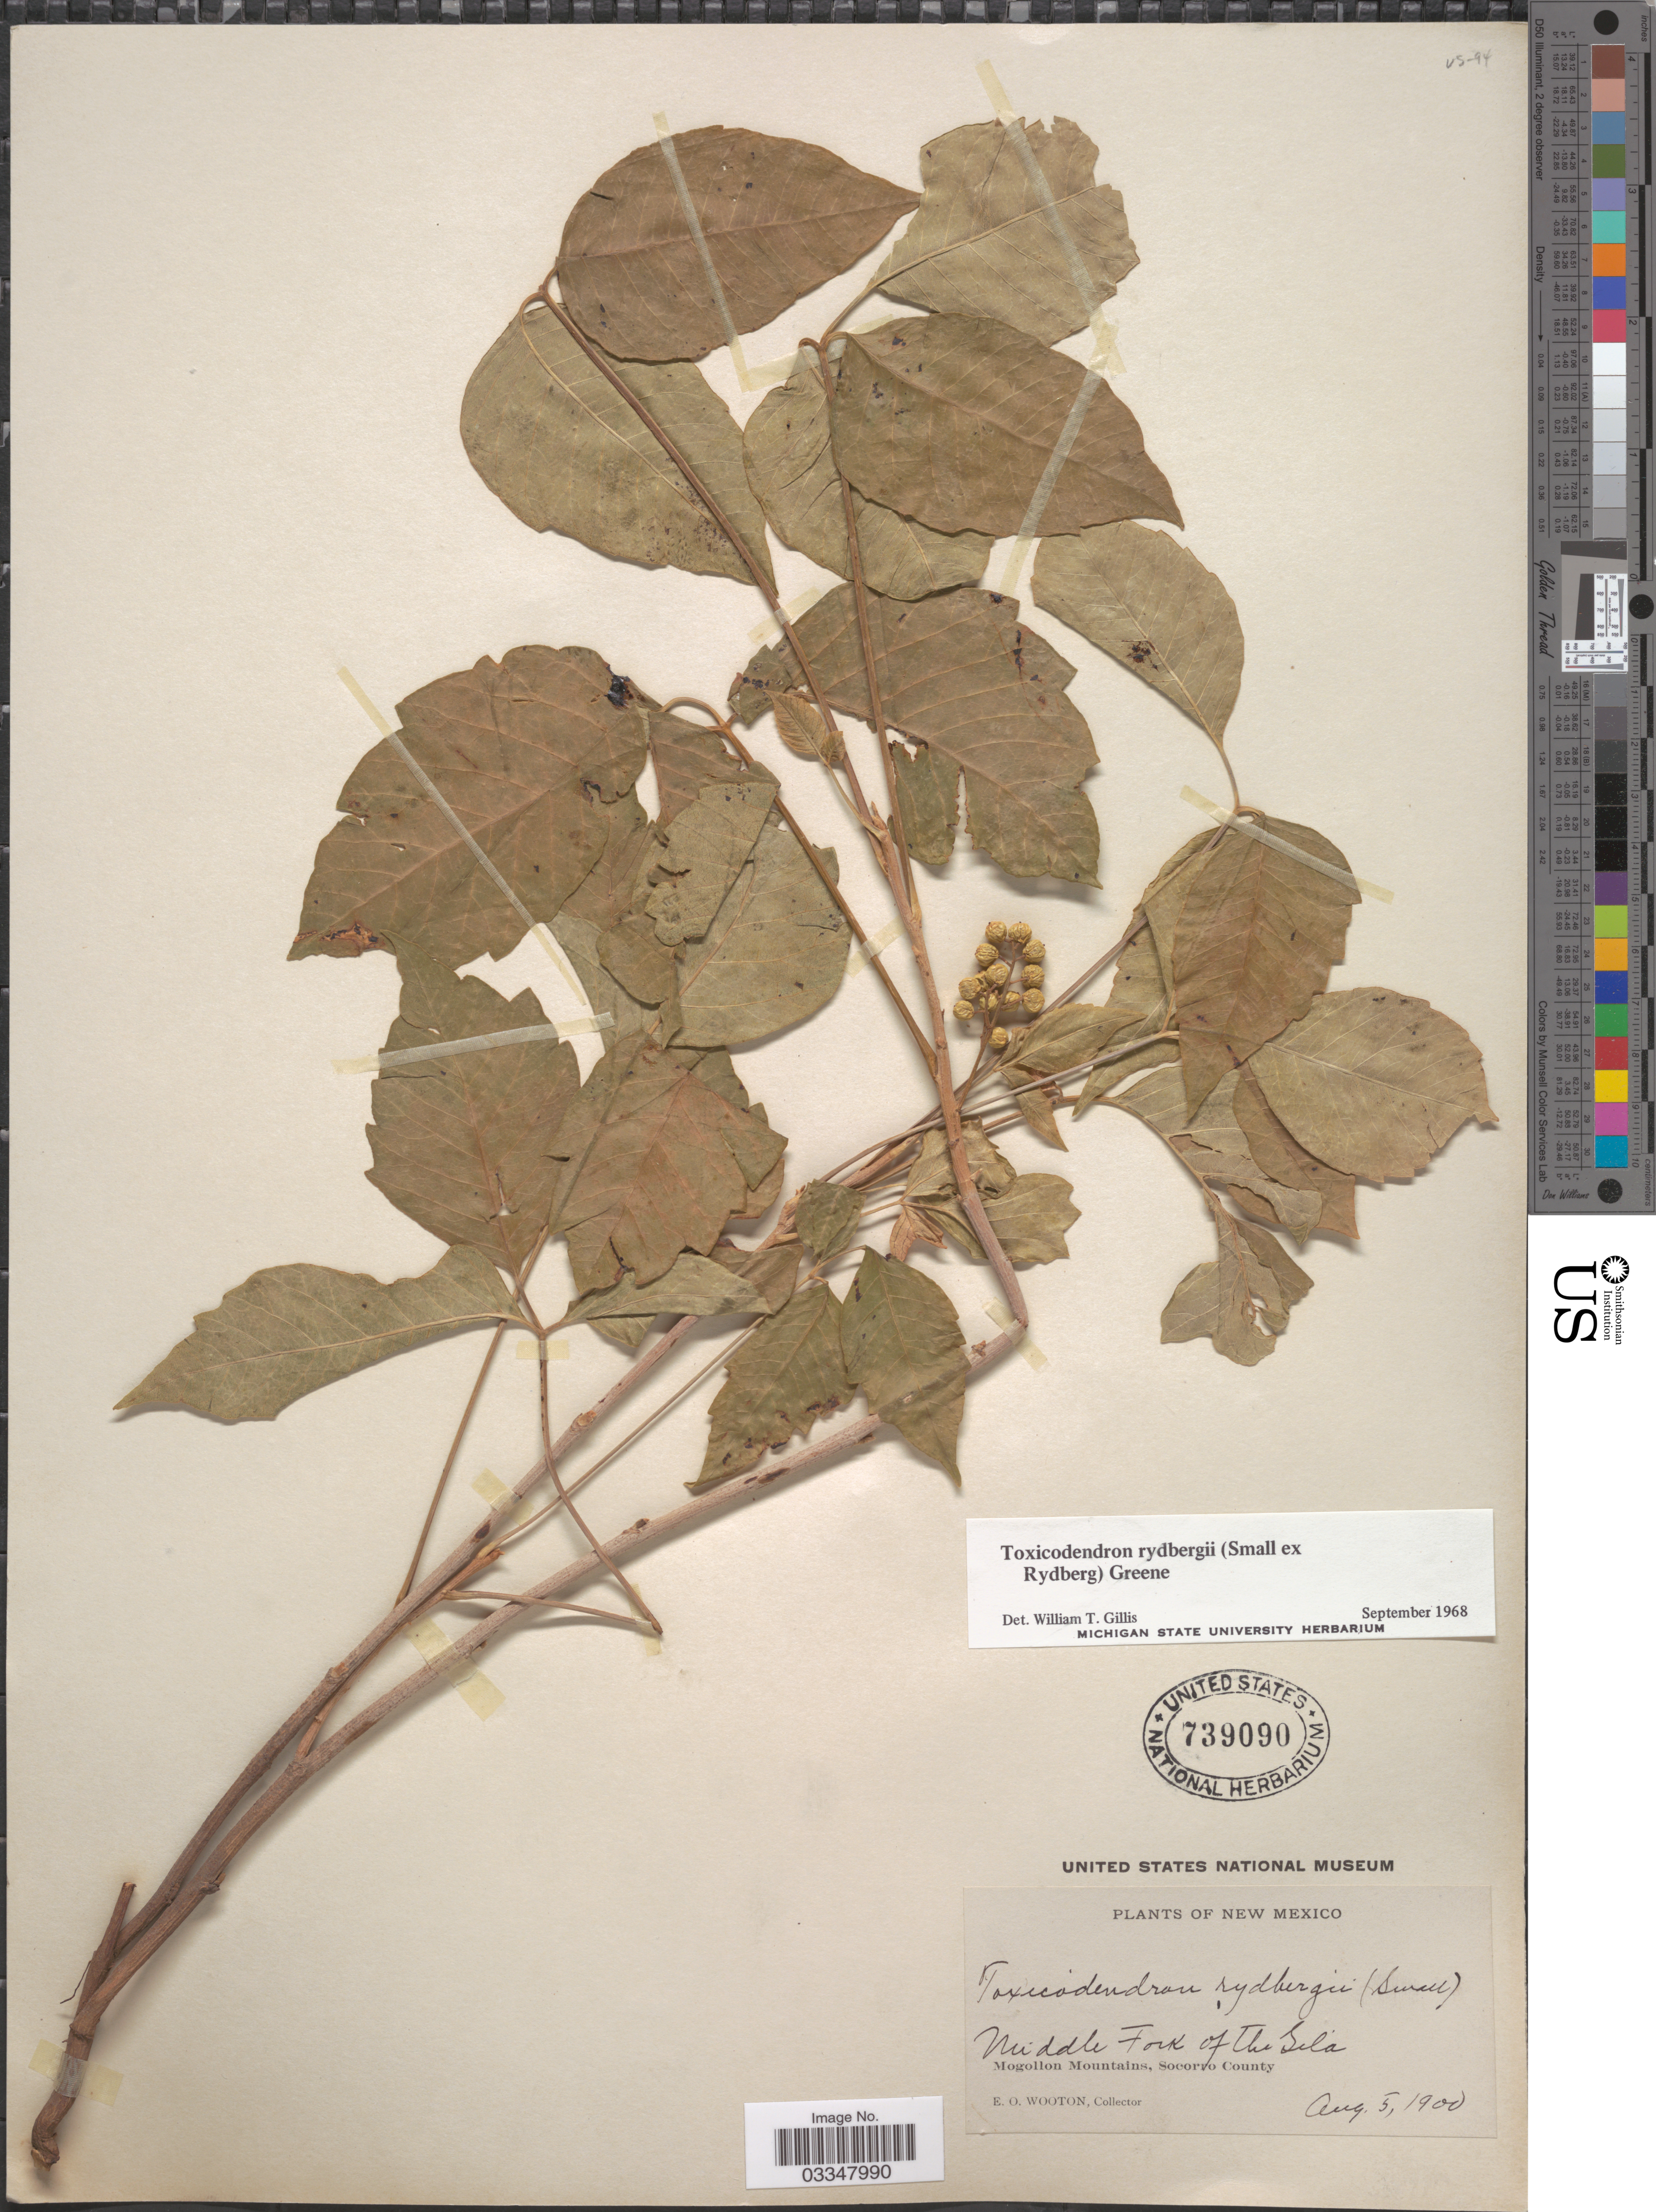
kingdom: Plantae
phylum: Tracheophyta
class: Magnoliopsida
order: Sapindales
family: Anacardiaceae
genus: Toxicodendron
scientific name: Toxicodendron radicans subsp. rydbergii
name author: (Small & Rydb.) Á. Löve & D. Löve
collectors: E. O. Wooton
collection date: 1900-08-05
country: United States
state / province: New Mexico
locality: Middle Fork of the Gila. Mogollon Mountains, Socorro County.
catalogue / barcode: US 739090